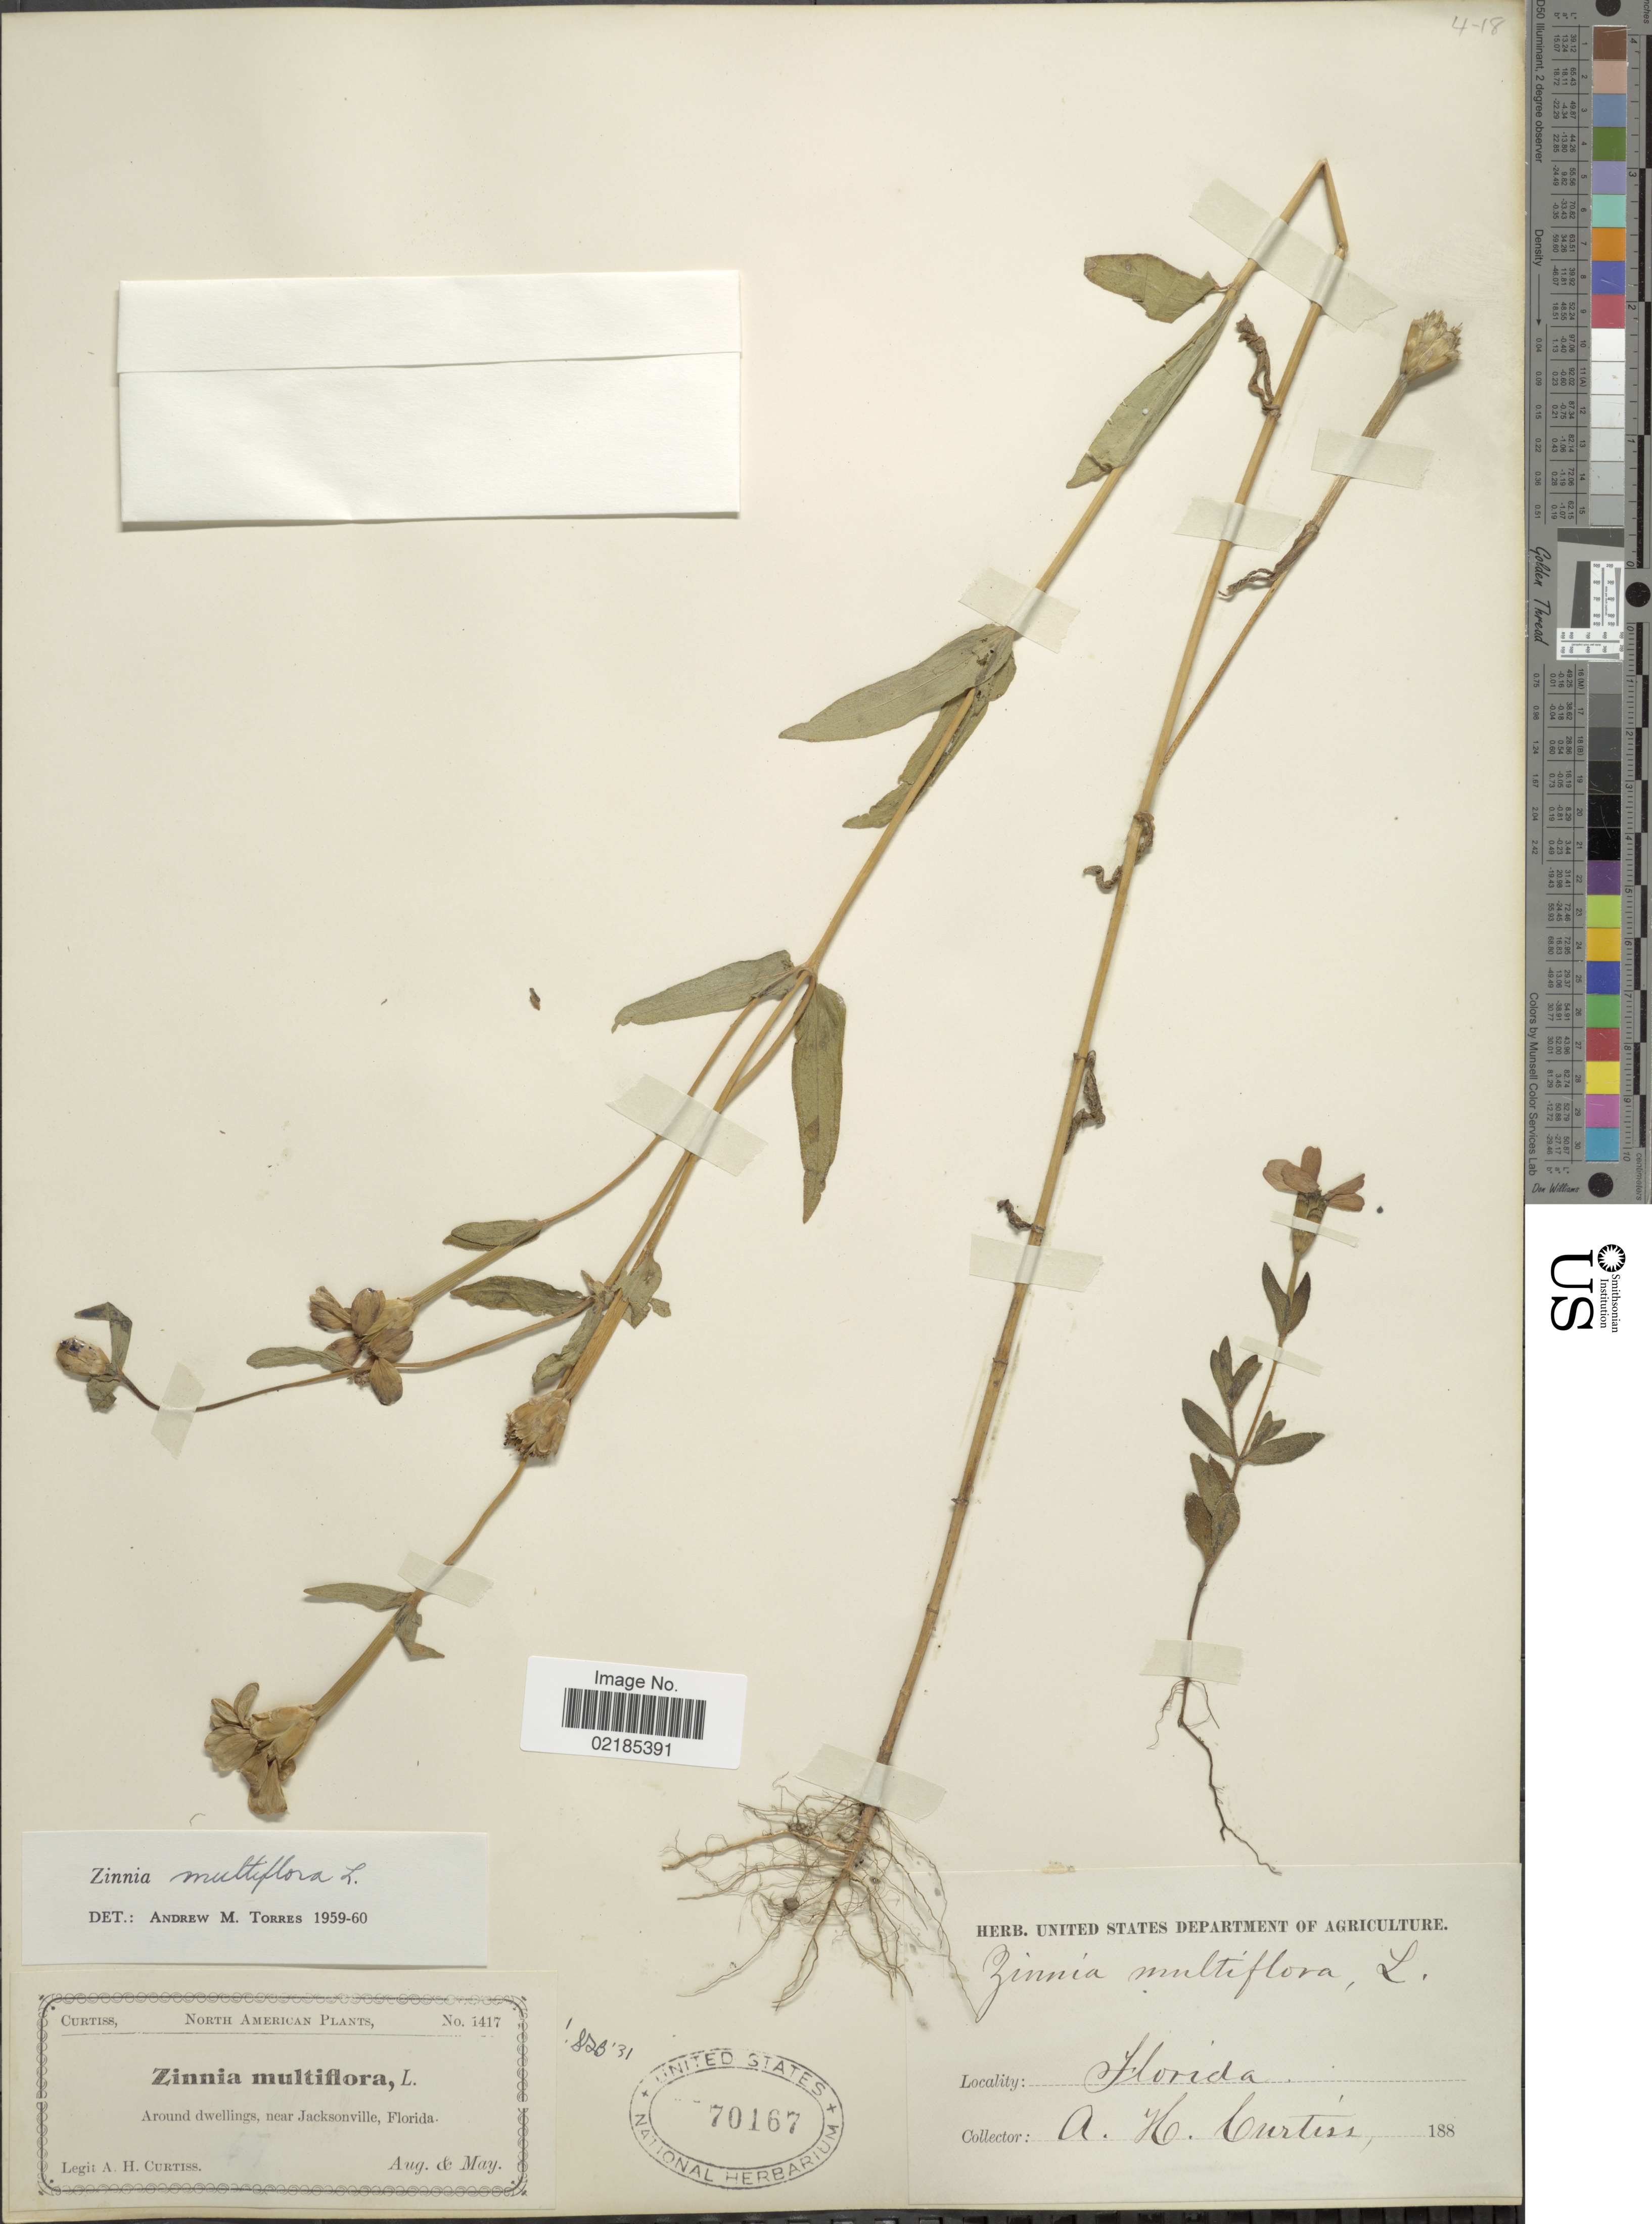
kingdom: Plantae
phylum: Tracheophyta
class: Magnoliopsida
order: Asterales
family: Asteraceae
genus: Zinnia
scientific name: Zinnia multiflora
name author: L.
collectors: A. H. Curtiss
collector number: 1417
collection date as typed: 188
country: United States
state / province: Florida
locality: Near Jacksonville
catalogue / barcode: US 70167